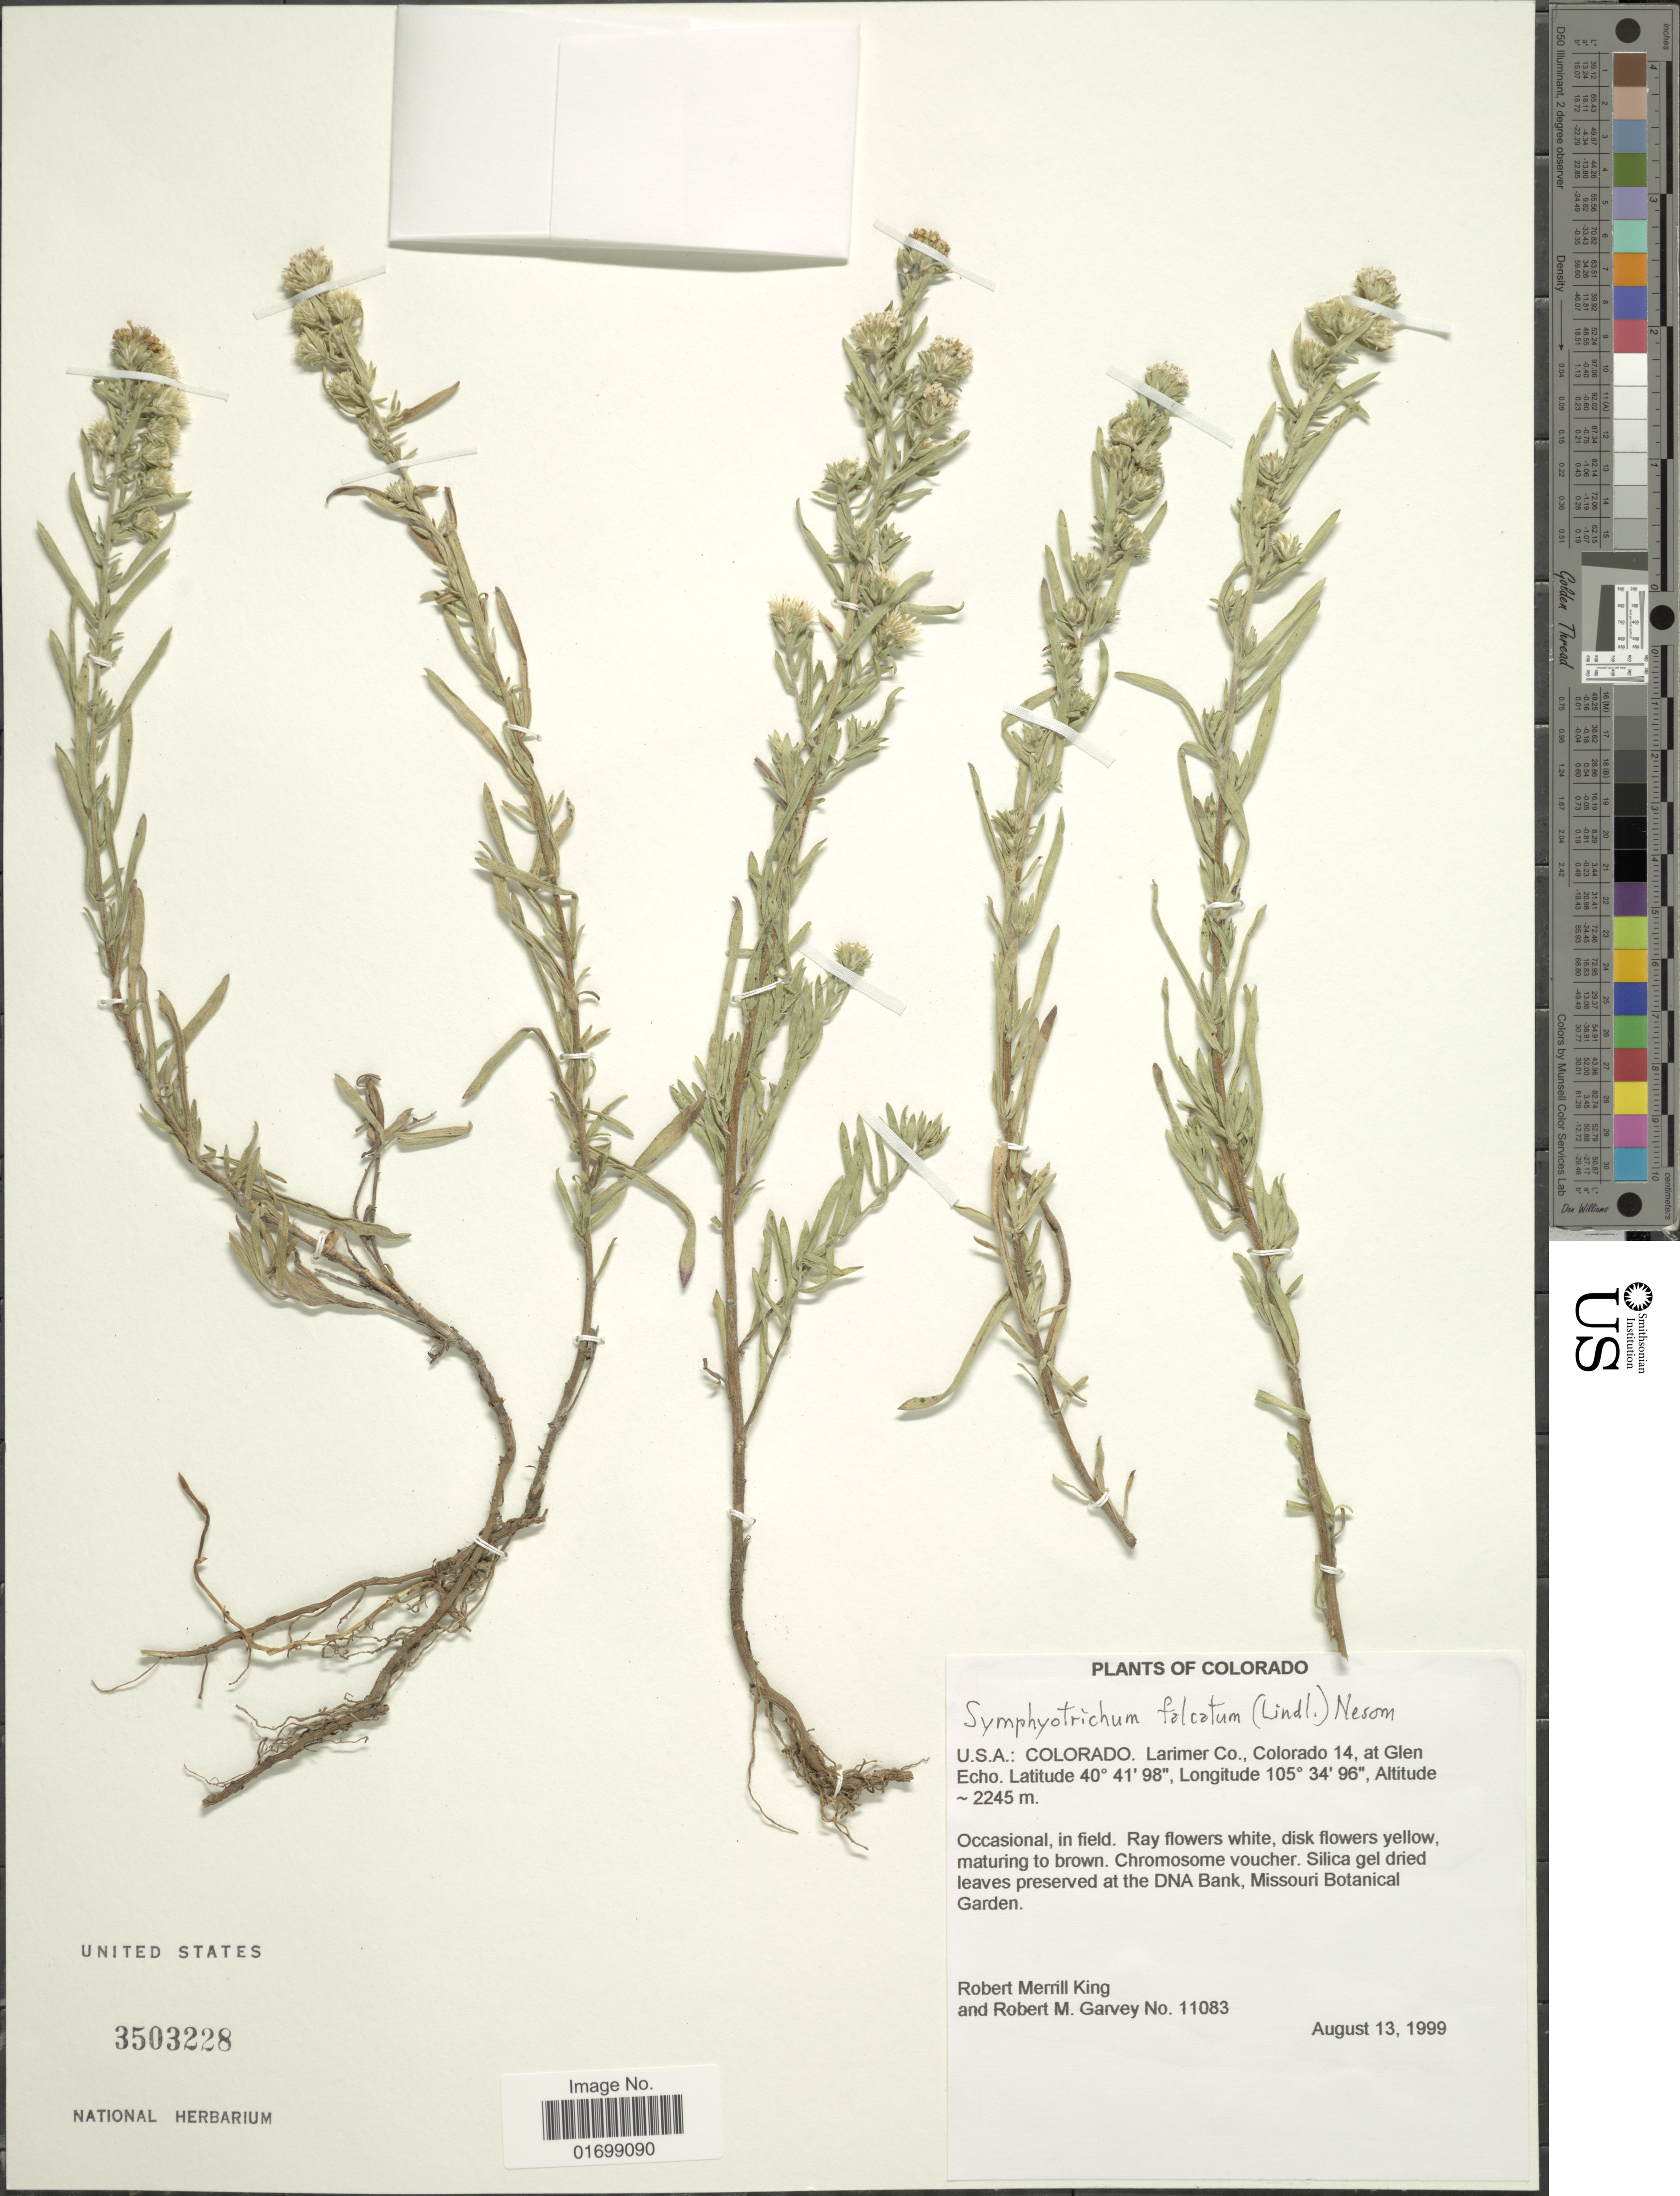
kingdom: Plantae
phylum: Tracheophyta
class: Magnoliopsida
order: Asterales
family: Asteraceae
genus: Symphyotrichum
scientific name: Symphyotrichum falcatum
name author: (Lindl. ex Lindl.) G.L. Nesom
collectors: R. M. King & R. Garvey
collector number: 11083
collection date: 1999-08-13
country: United States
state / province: Colorado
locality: Larimer Co., Colorado 14 at Glen Echo.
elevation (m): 2245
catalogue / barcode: US 3503228